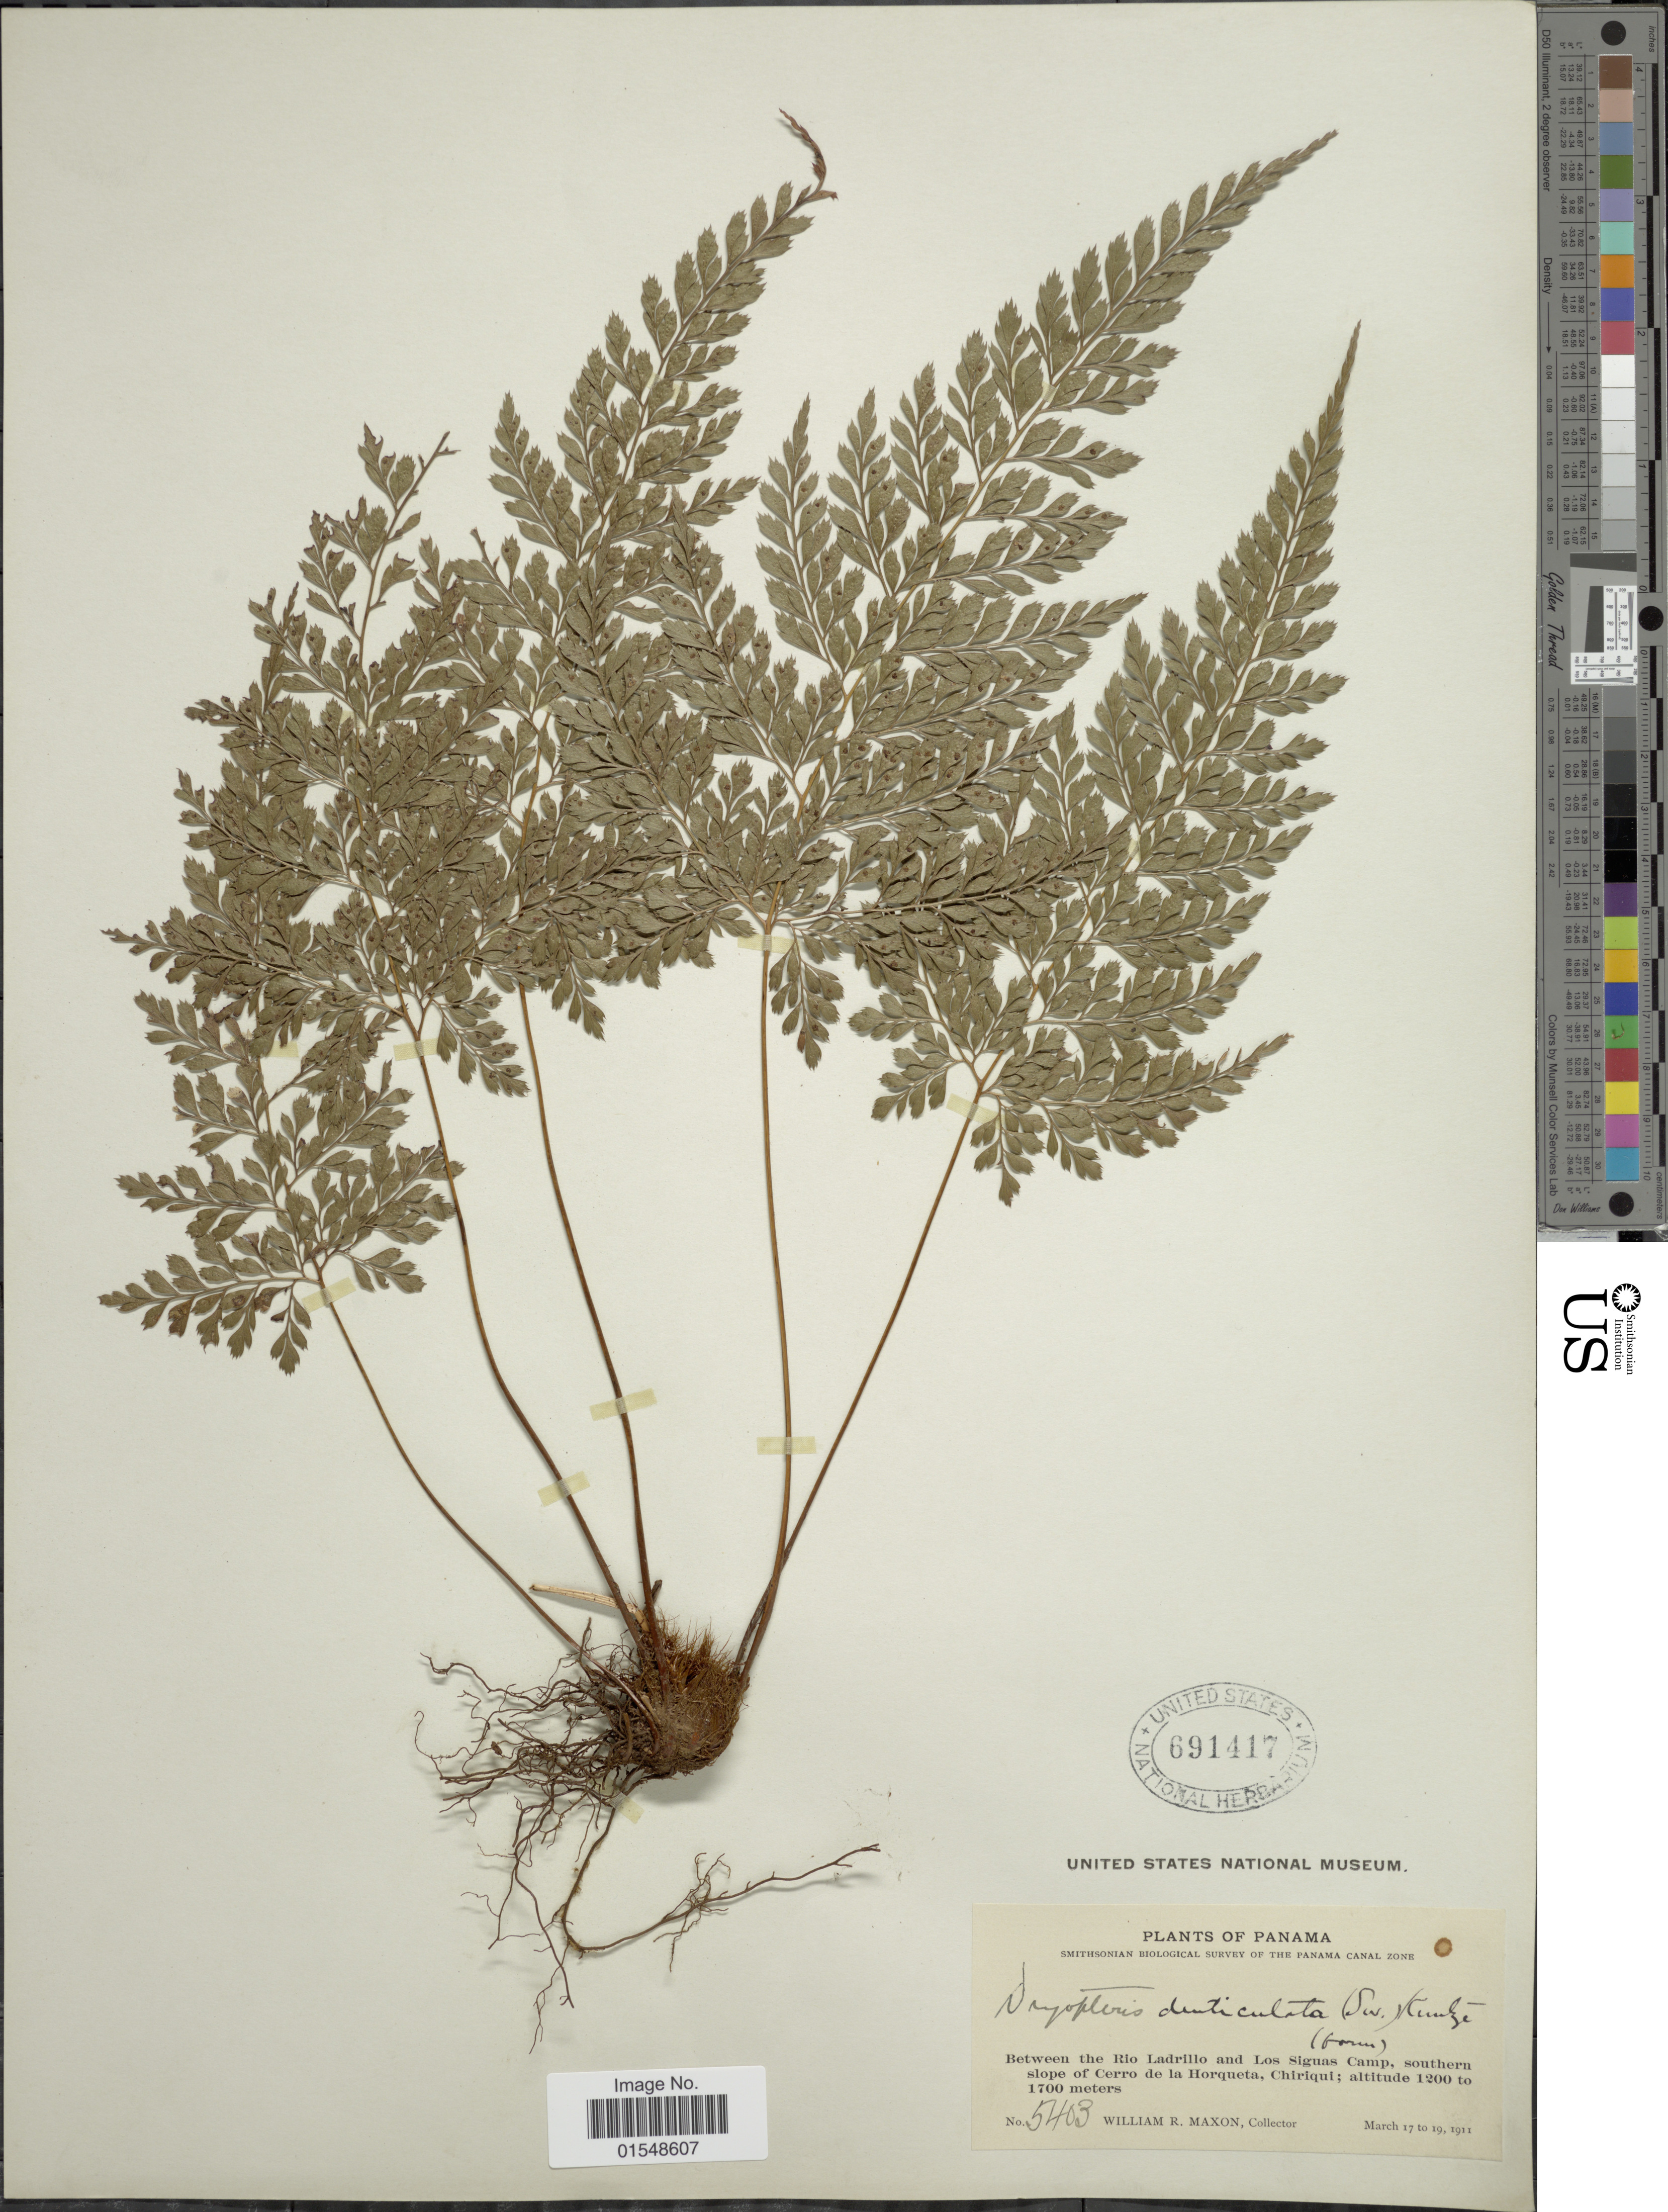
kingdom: Plantae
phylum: Tracheophyta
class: Polypodiopsida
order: Polypodiales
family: Dryopteridaceae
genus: Arachniodes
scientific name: Arachniodes denticulata var. jucunda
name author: (Fée) Lellinger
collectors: W. R. Maxon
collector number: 5403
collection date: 1911-03-17/1911-03-19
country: Panama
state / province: Chiriqui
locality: Panama Canal Zone, between the Rio Ladrillo and Los Siguas Camp, southern slope of Cerro de la Horqueta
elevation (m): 1200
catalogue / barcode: US 691417